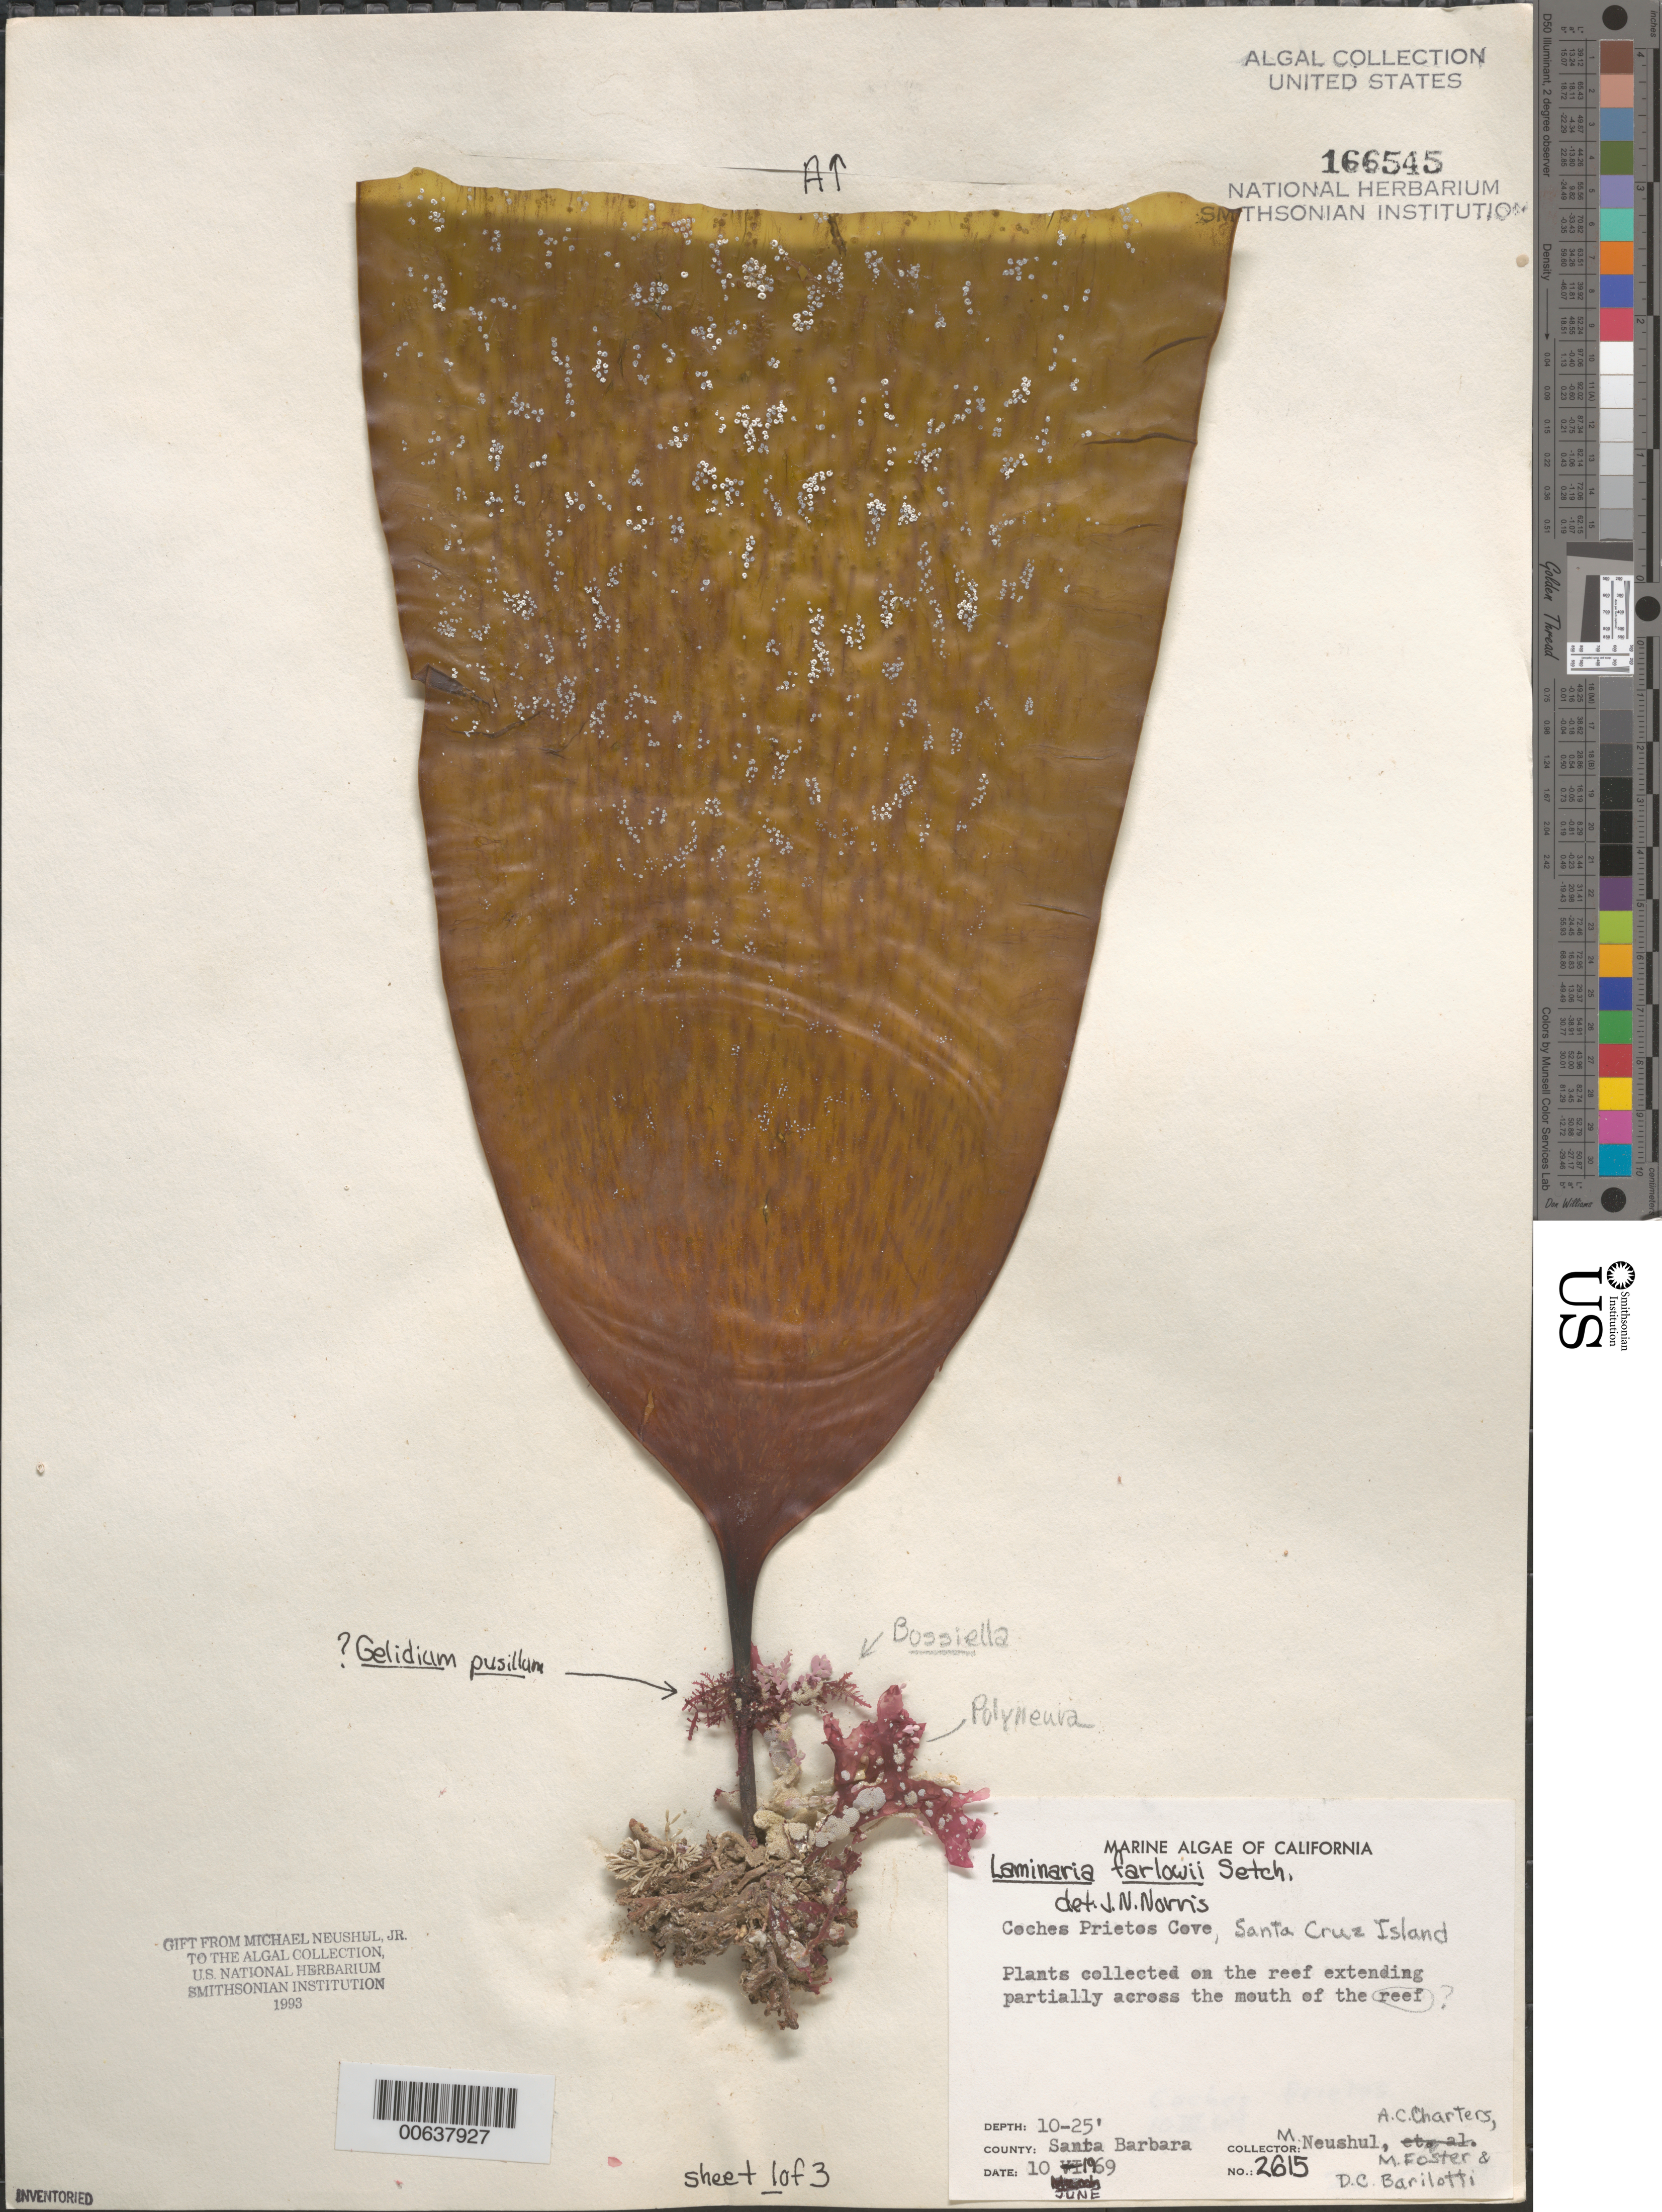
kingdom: Chromista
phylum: Ochrophyta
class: Phaeophyceae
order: Laminariales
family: Laminariaceae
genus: Laminaria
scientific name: Laminaria farlowii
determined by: Norris, James N.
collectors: M. Neushul, A. Charters, M. Foster & D. C. Barilotti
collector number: Neushul 2615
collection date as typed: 10 Jun 1969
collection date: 1969-06-10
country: United States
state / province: California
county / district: Santa Barbara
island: Santa Cruz Island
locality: Coches Prietos Cove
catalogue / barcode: US 166545